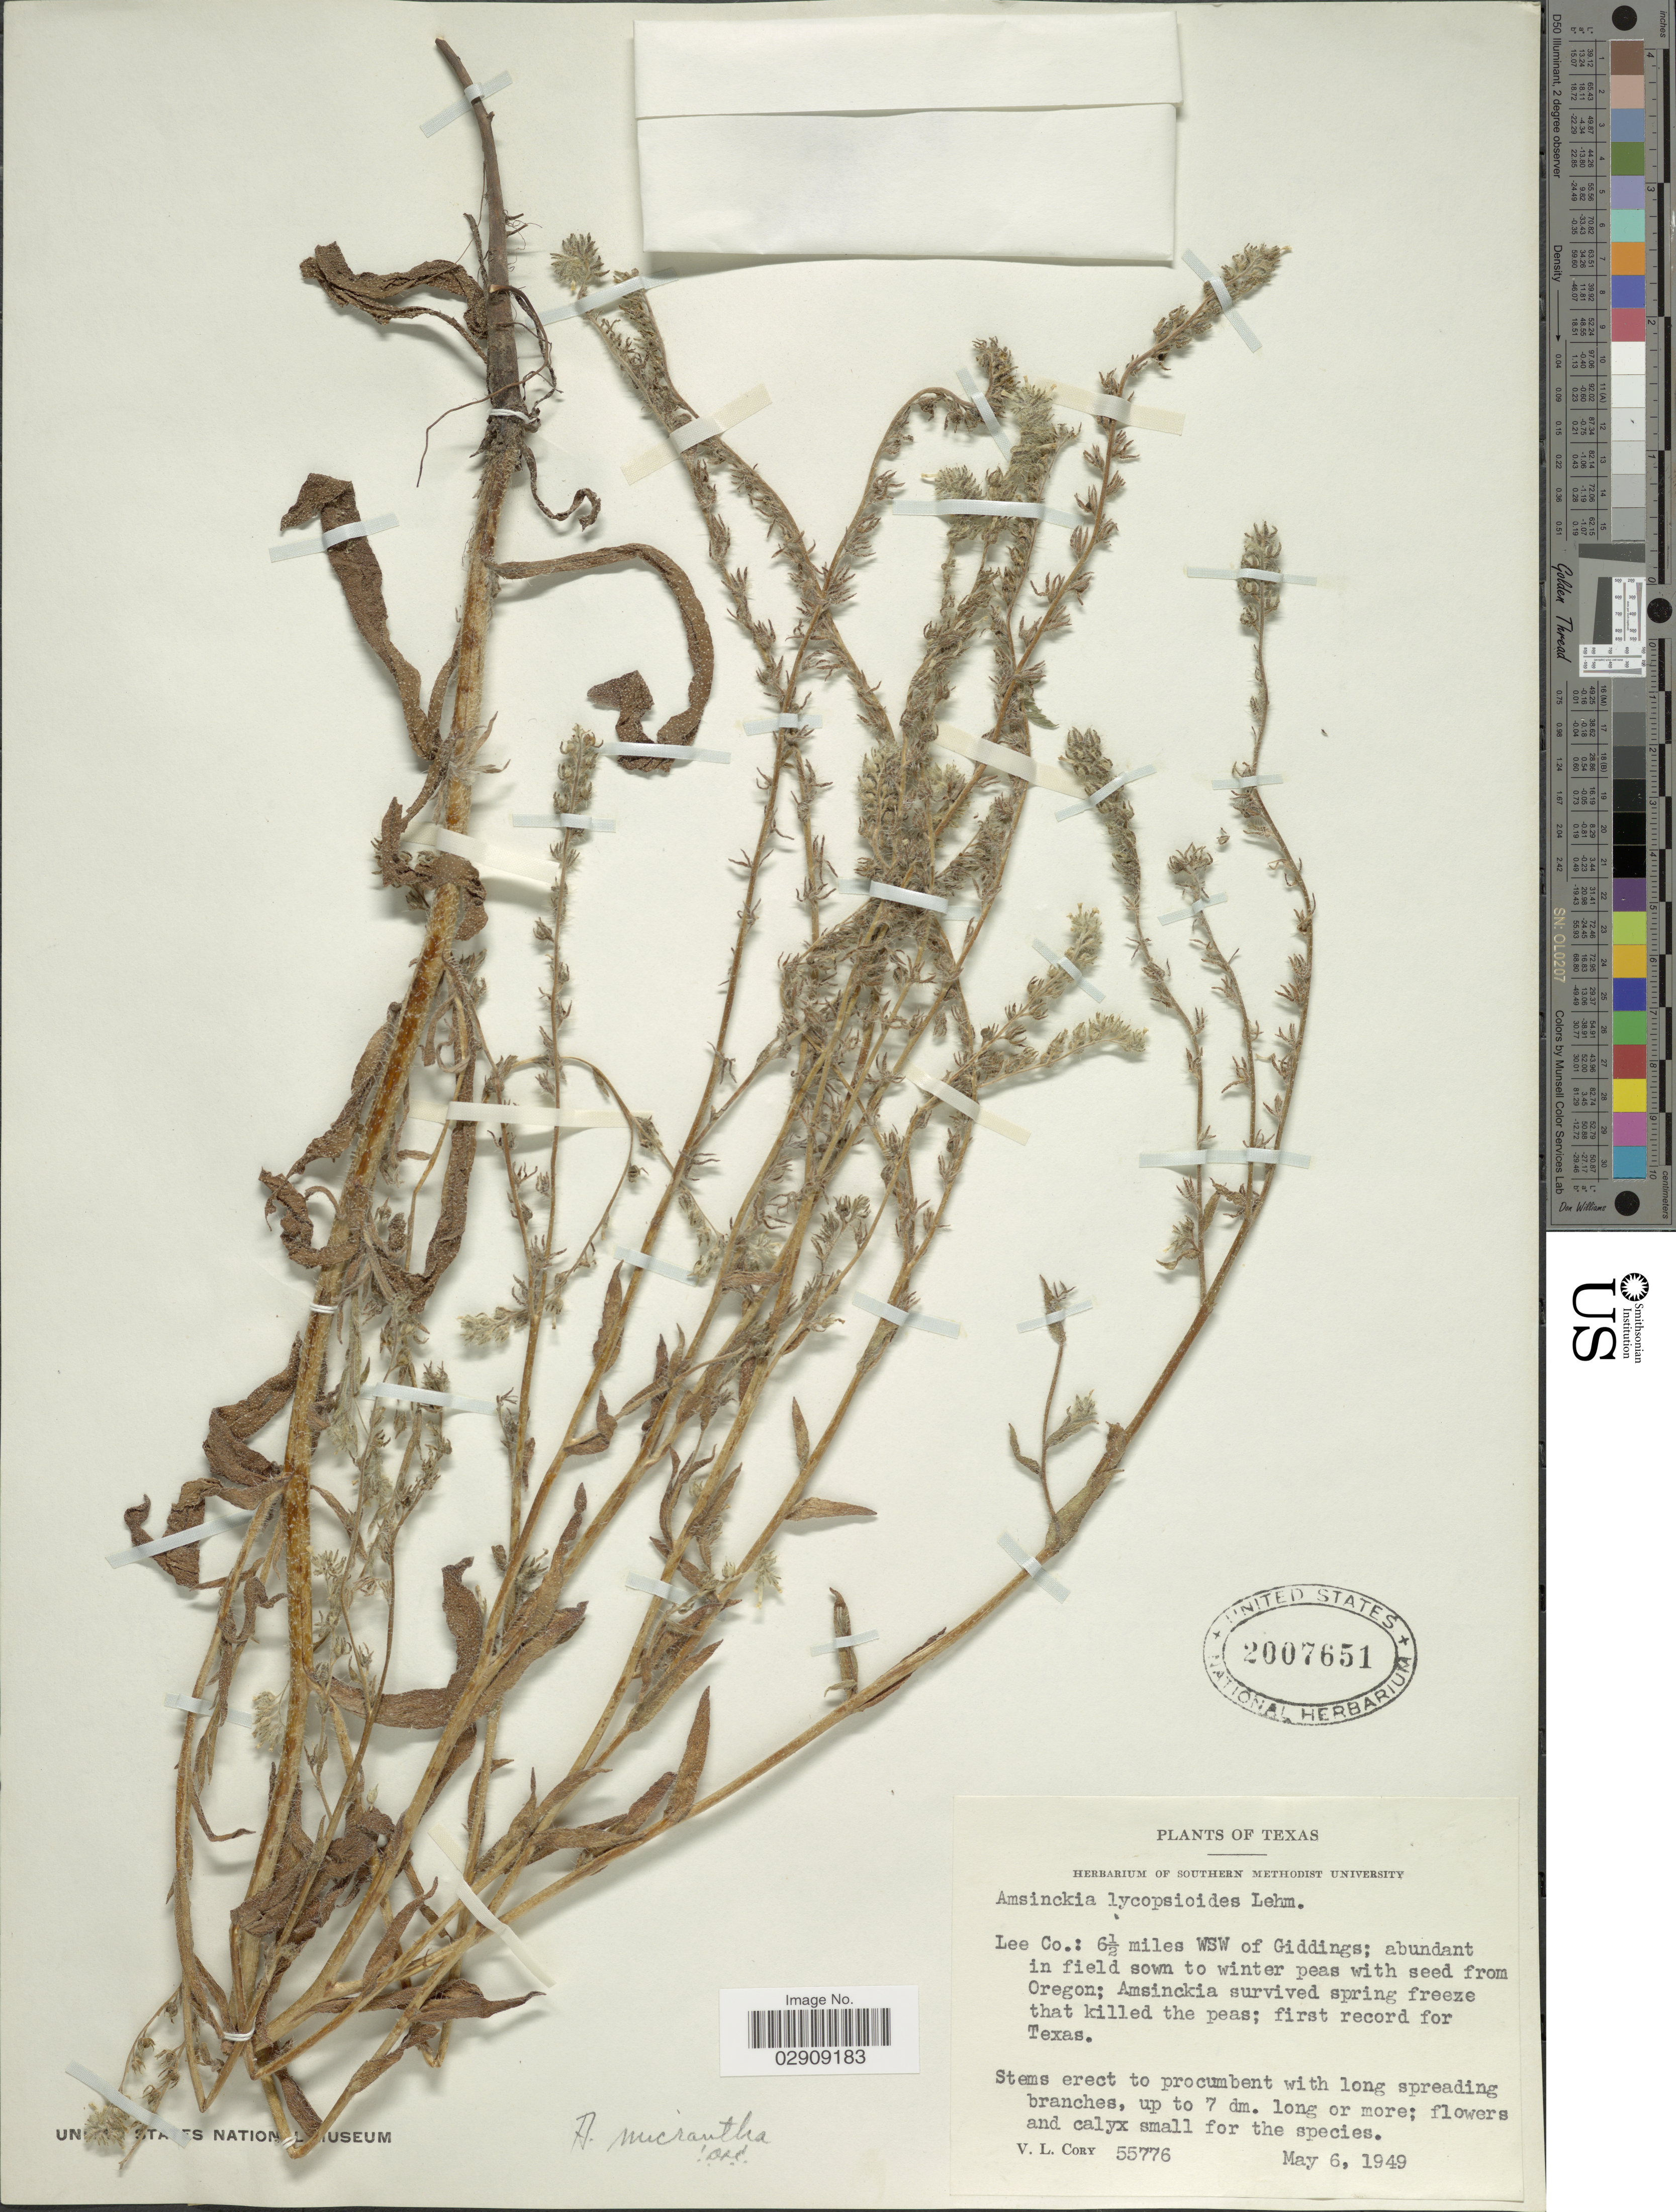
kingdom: Plantae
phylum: Tracheophyta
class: Magnoliopsida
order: Boraginales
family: Boraginaceae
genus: Amsinckia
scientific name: Amsinckia menziesii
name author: A. Nelson & J.F. Macbr.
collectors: V. Cory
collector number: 55776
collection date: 1949-05-06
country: United States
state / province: Texas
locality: Lee Co.: 6½ miles WSW of Giddings.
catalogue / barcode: US 2007651